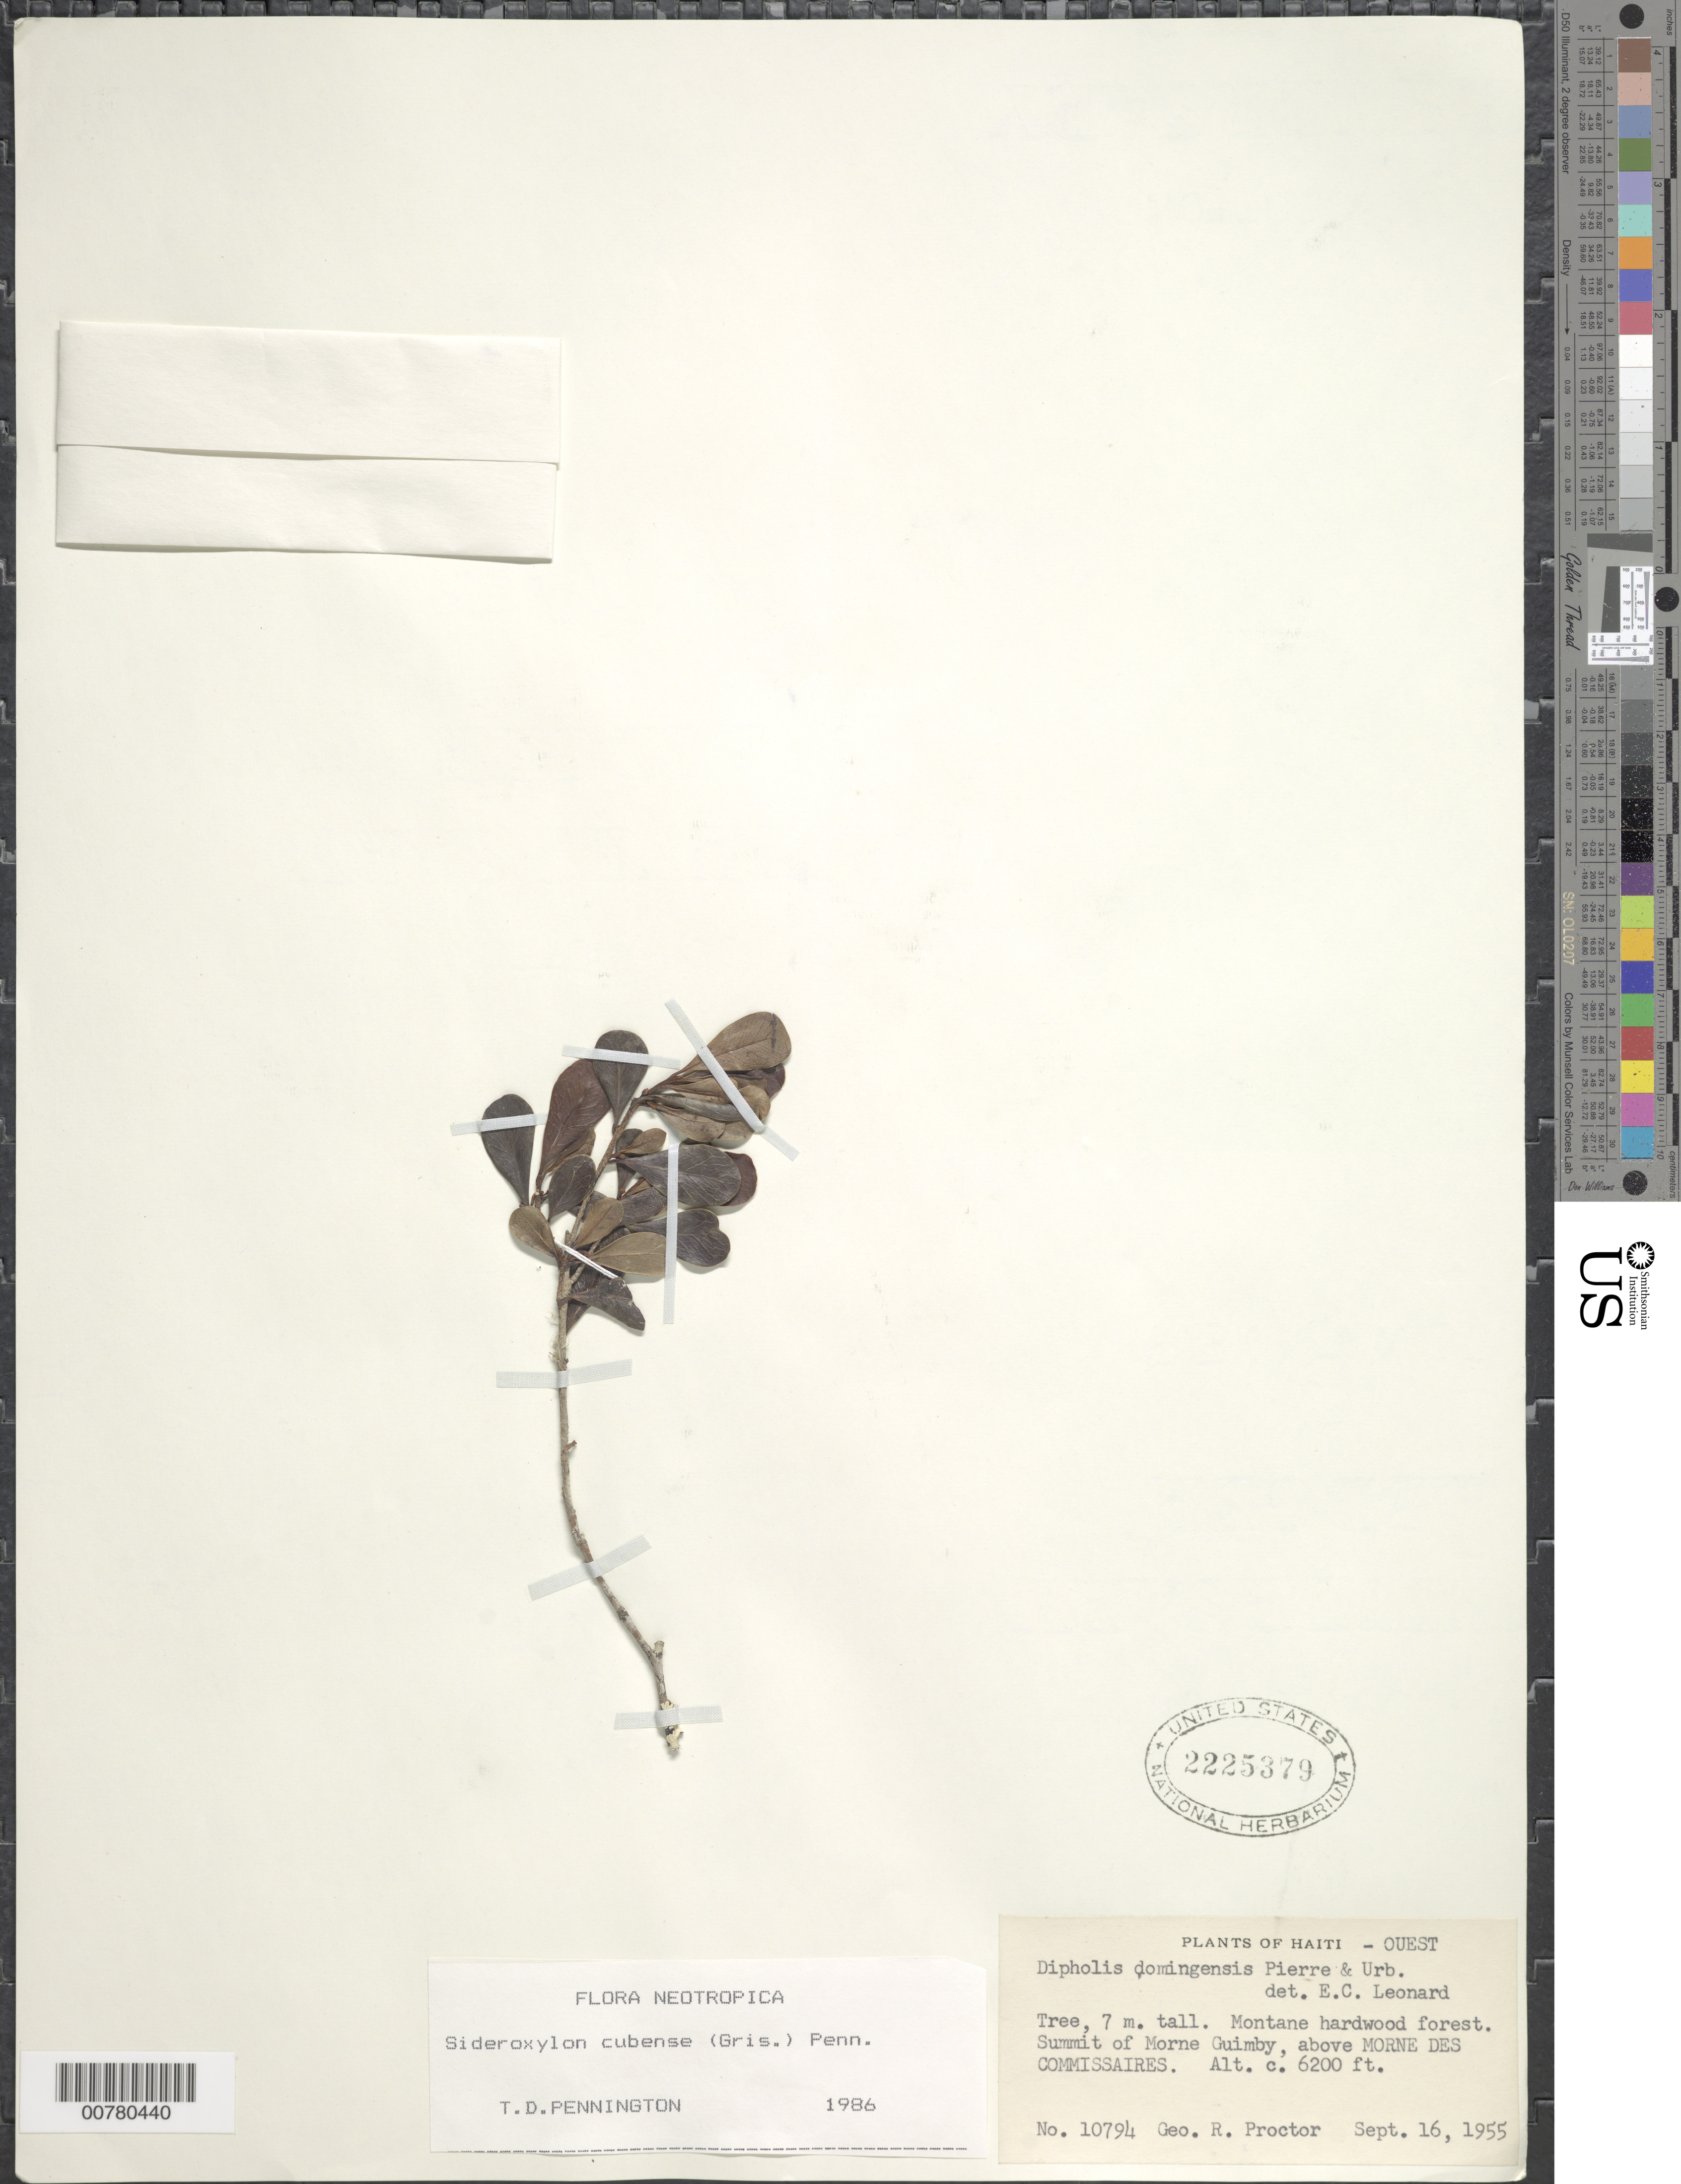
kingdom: Plantae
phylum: Tracheophyta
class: Magnoliopsida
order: Ericales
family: Sapotaceae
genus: Sideroxylon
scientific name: Sideroxylon cubense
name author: (Griseb.) T.D. Penn.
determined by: Pennington, T. D., (K)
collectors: G. R. Proctor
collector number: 10794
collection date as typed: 16 Sep 1955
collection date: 1955-09-16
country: Haiti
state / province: Ouest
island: Hispaniola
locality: Summit of Morne Guimby, above Morne des Commissaires.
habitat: Montane hardwood forest.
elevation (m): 1890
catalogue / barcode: US 2225379